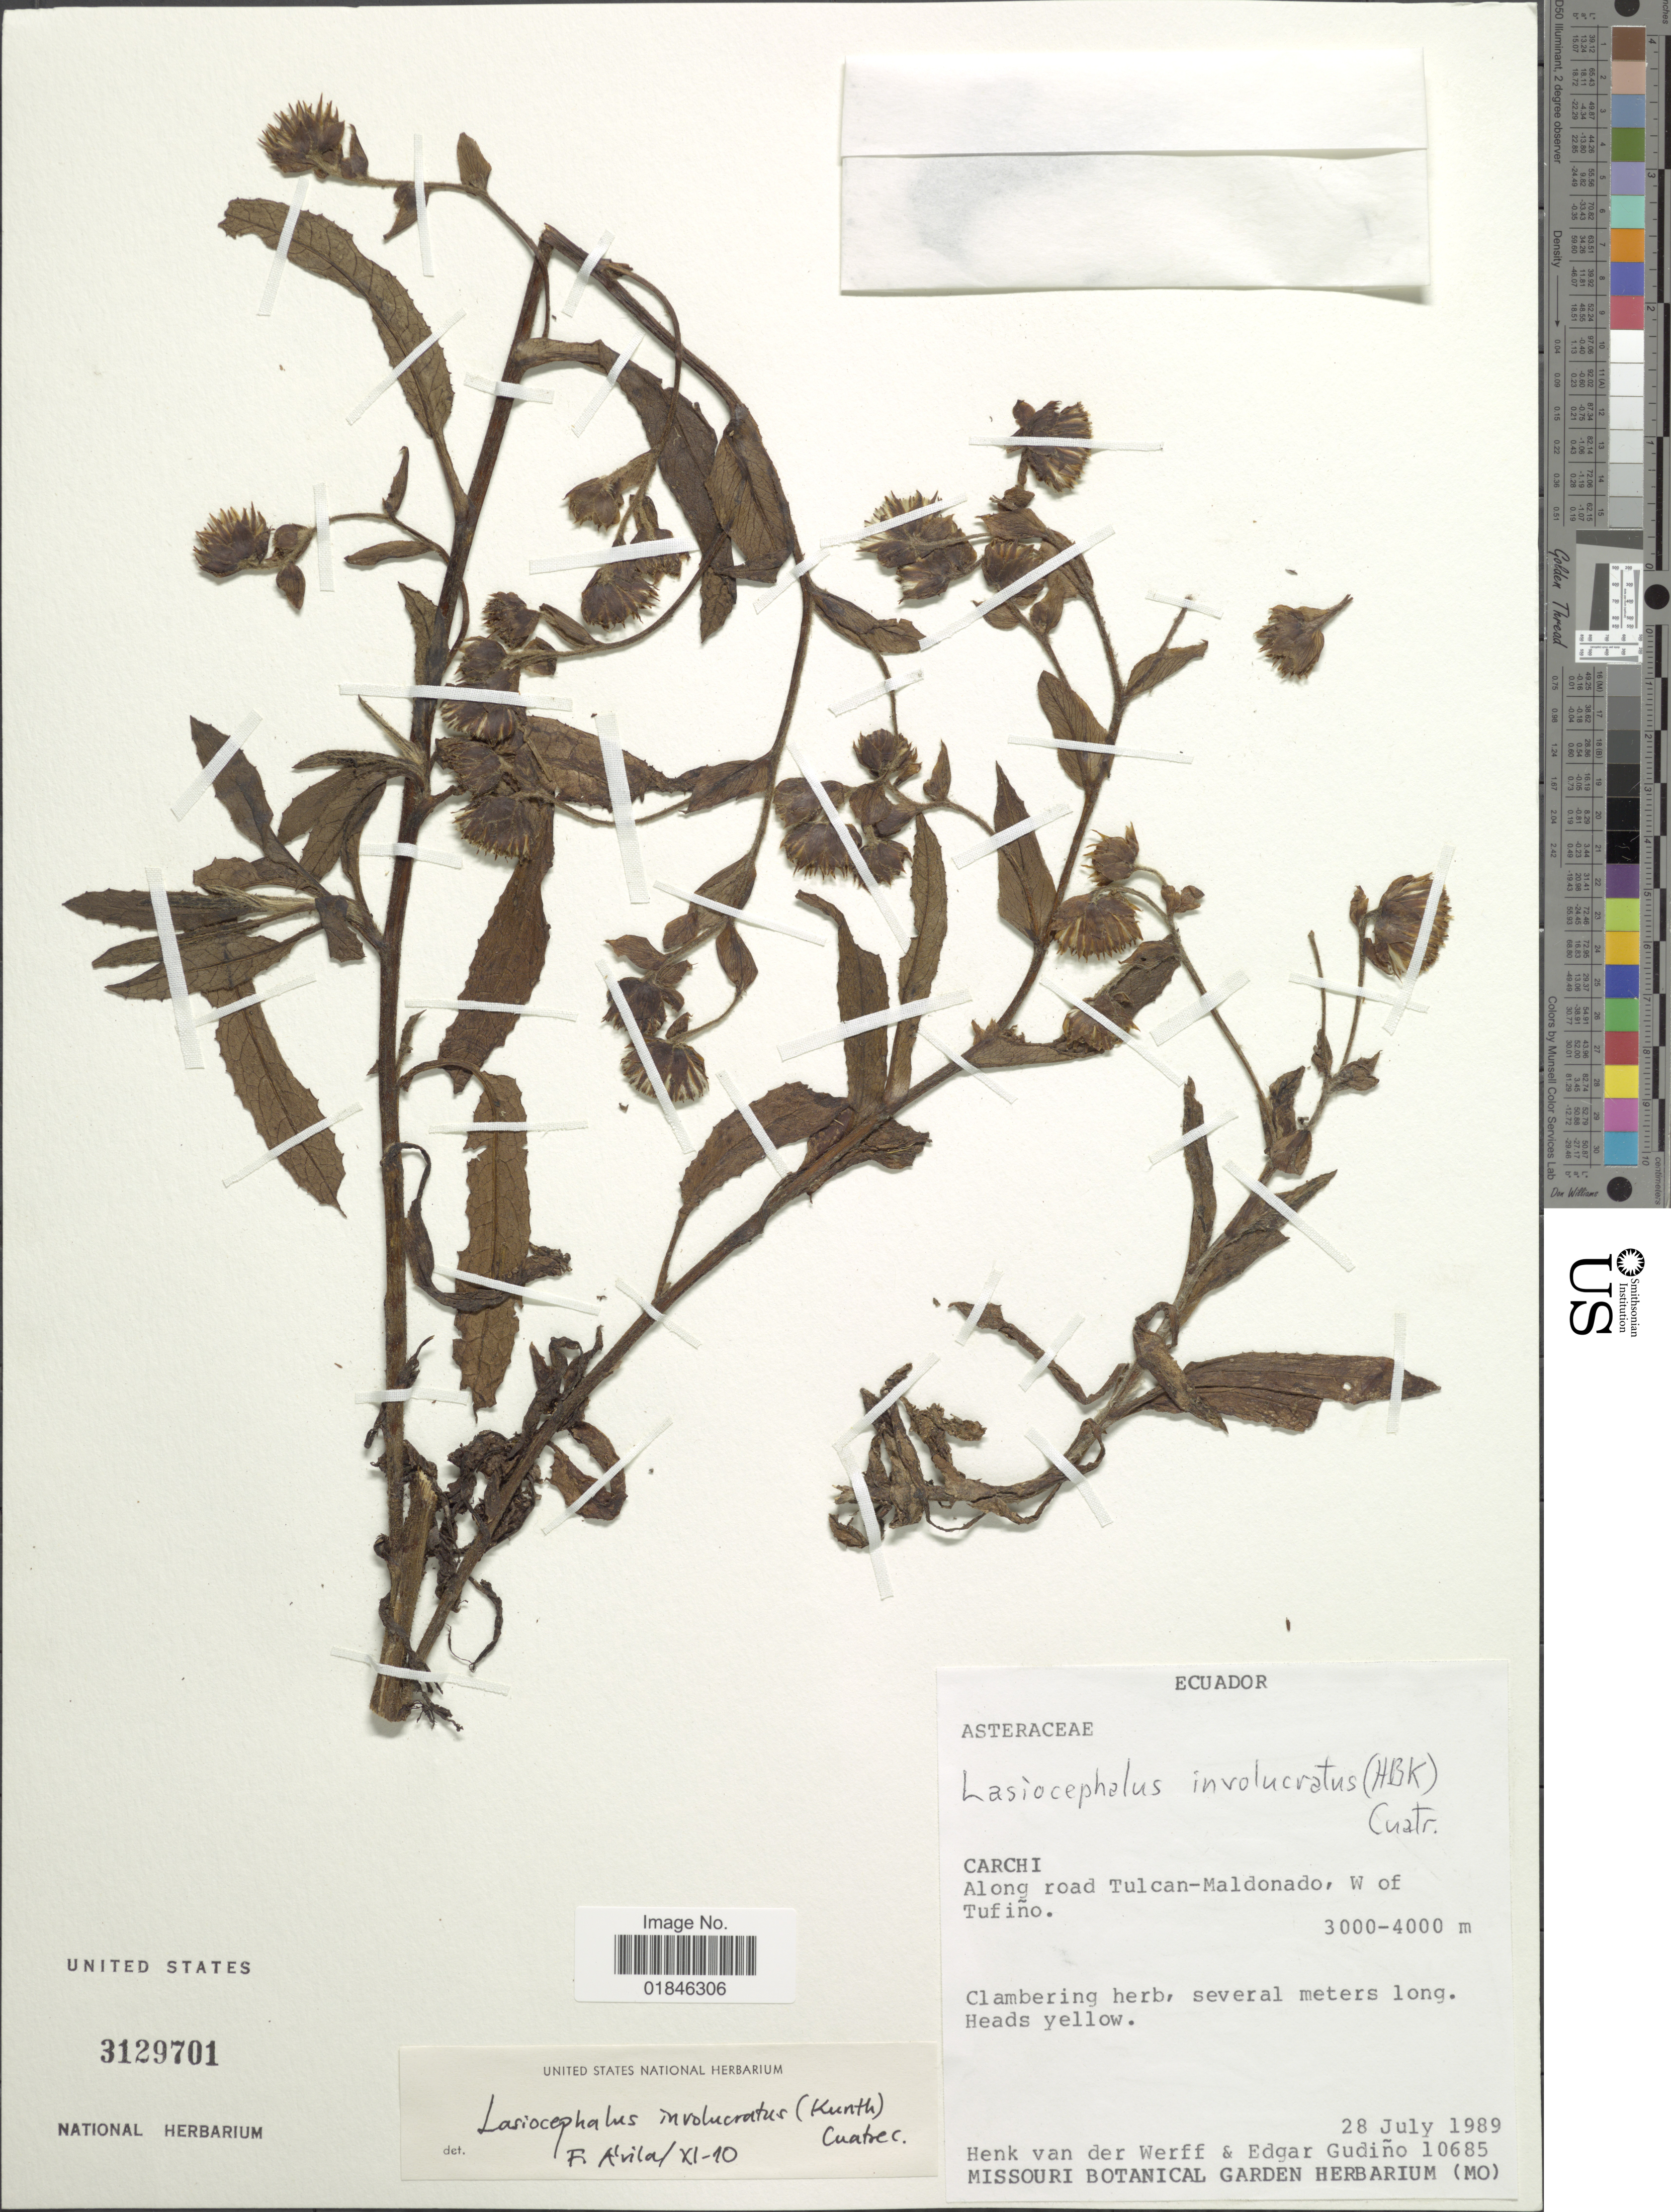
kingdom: Plantae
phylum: Tracheophyta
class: Magnoliopsida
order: Asterales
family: Asteraceae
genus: Senecio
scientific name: Senecio involucratus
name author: (Kunth) DC.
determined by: Salomon, Luciana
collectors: H. van der Werff & E. Gudiño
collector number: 10685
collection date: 1989-07-28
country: Ecuador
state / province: Carchi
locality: Carchi. Along road Tulcan-Maldonado, W of Tufiño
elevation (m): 3000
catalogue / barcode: US 3129701